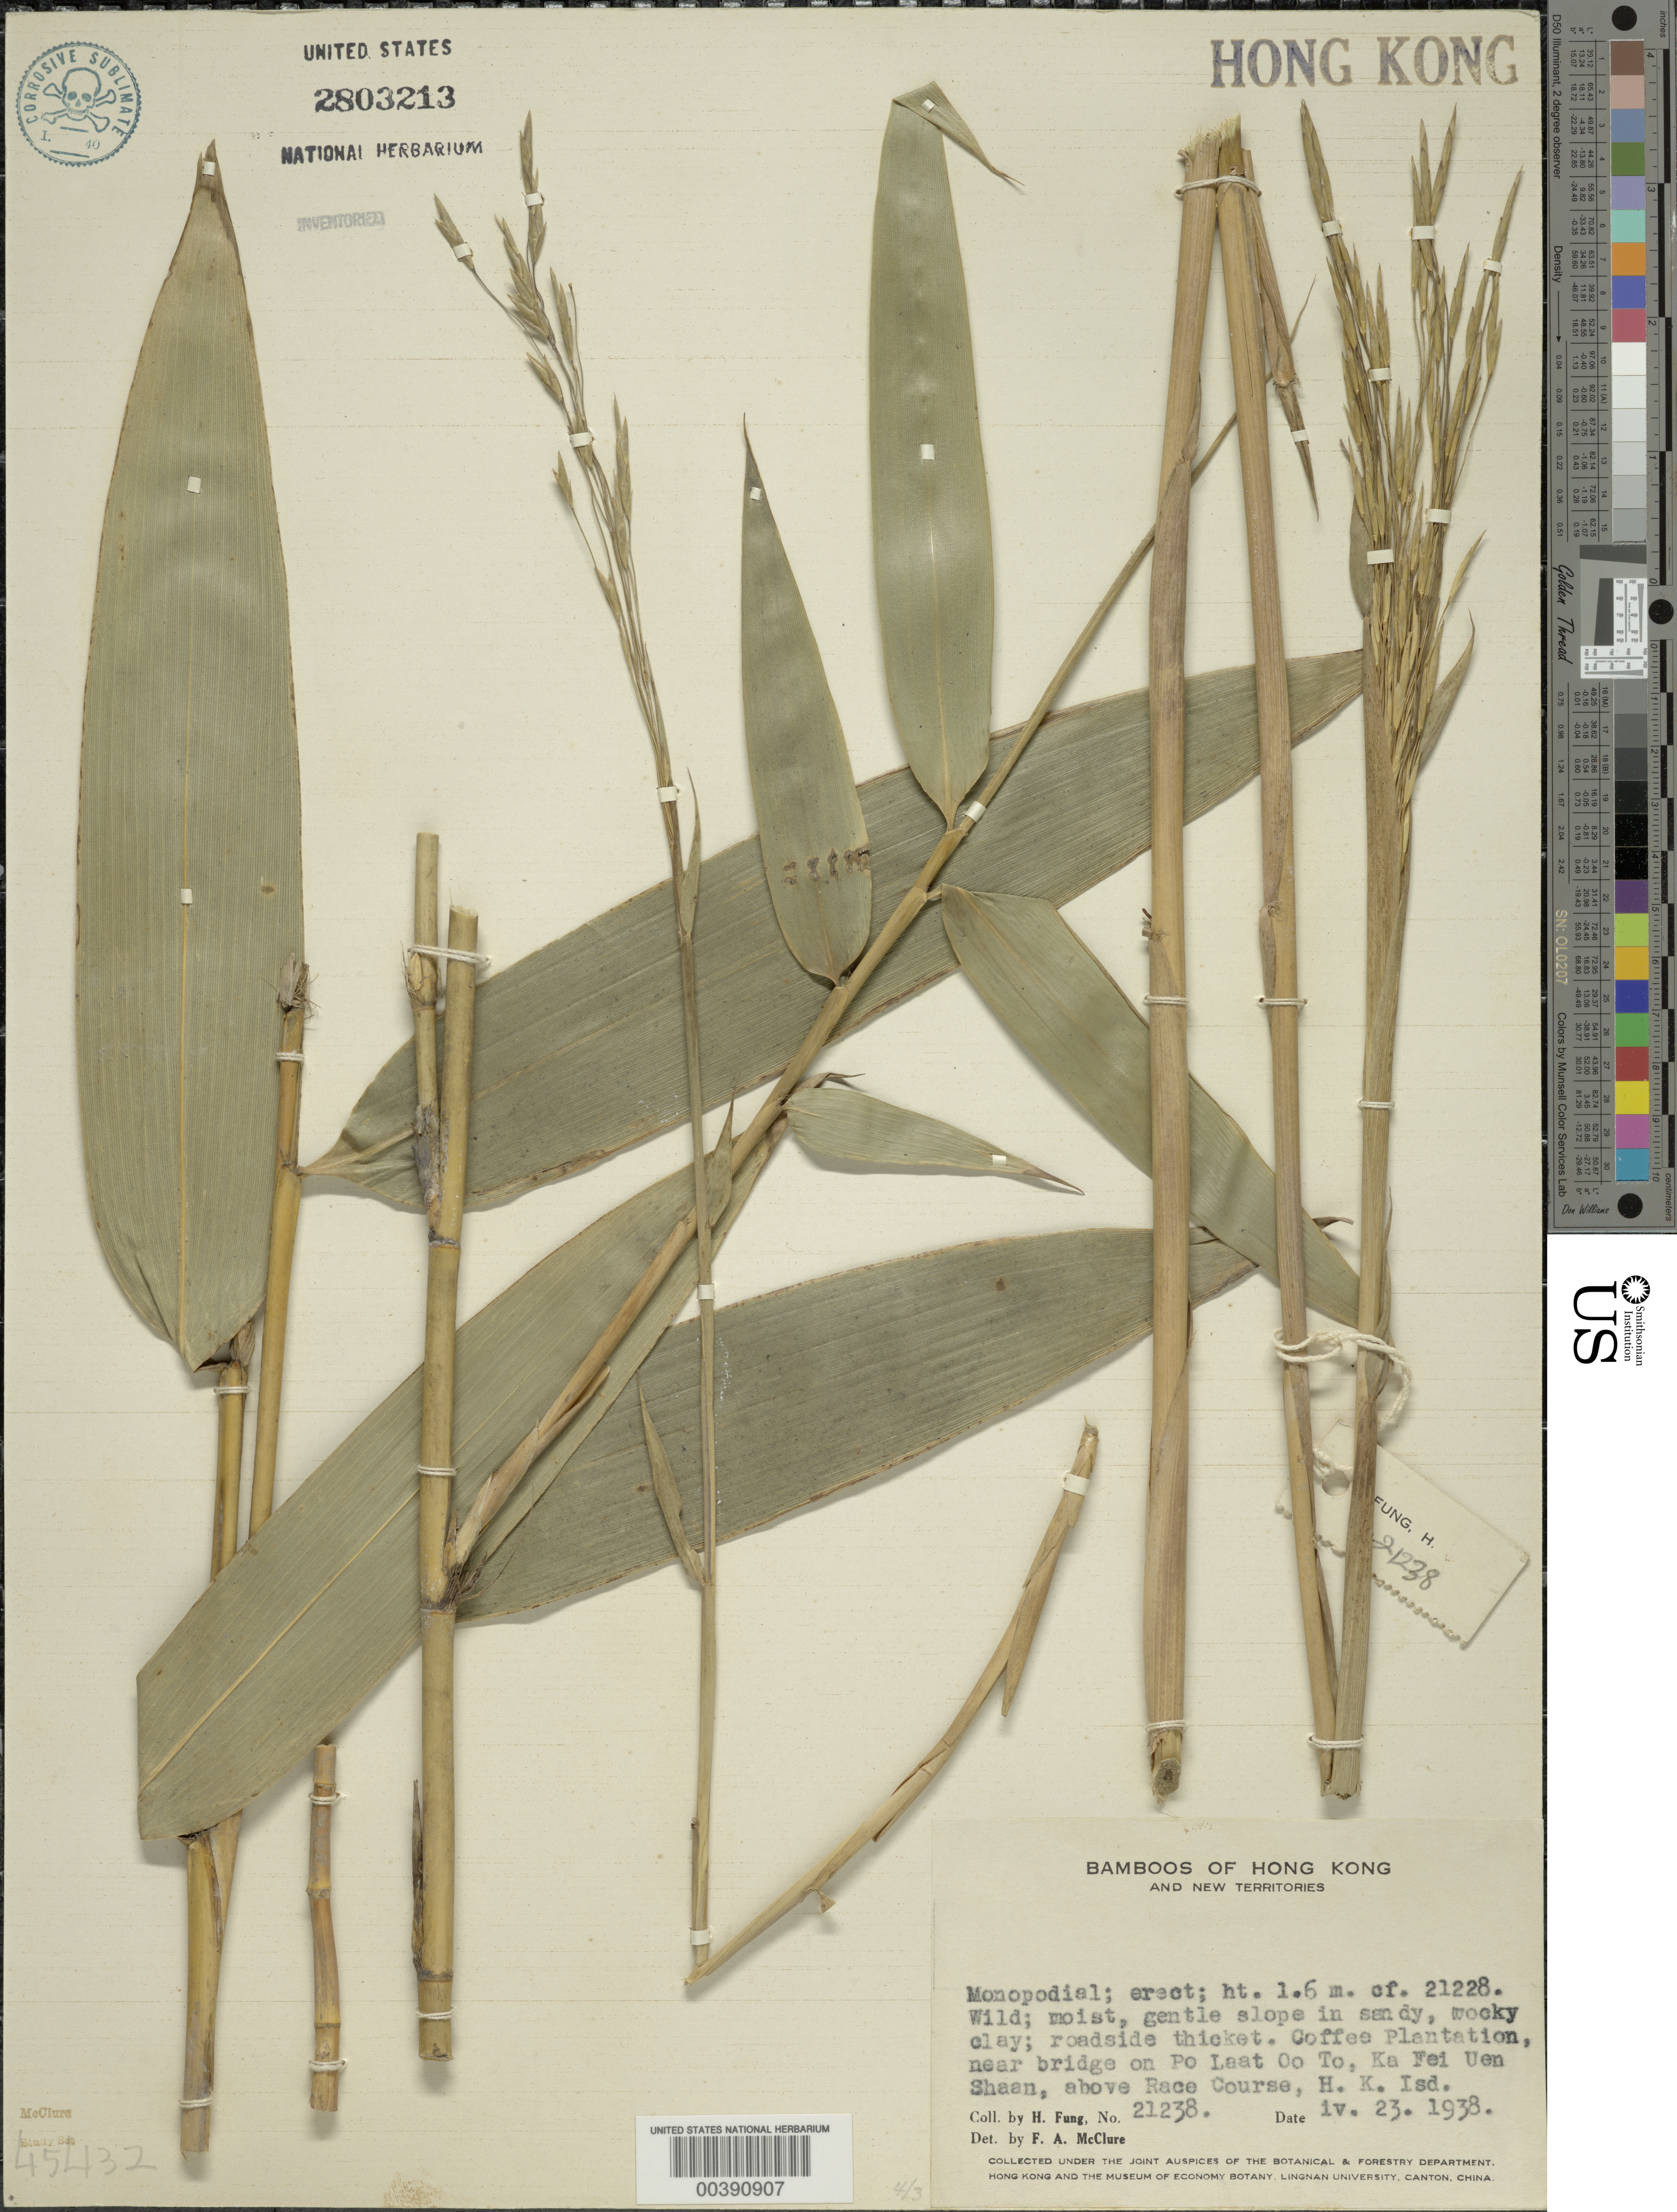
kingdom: Plantae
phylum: Tracheophyta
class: Liliopsida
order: Poales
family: Poaceae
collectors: H. L. Fung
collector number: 21238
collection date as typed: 23 Apr 1938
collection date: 1938-04-23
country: China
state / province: Hong Kong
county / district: New Territories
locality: High i., race course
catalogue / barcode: US 2803213